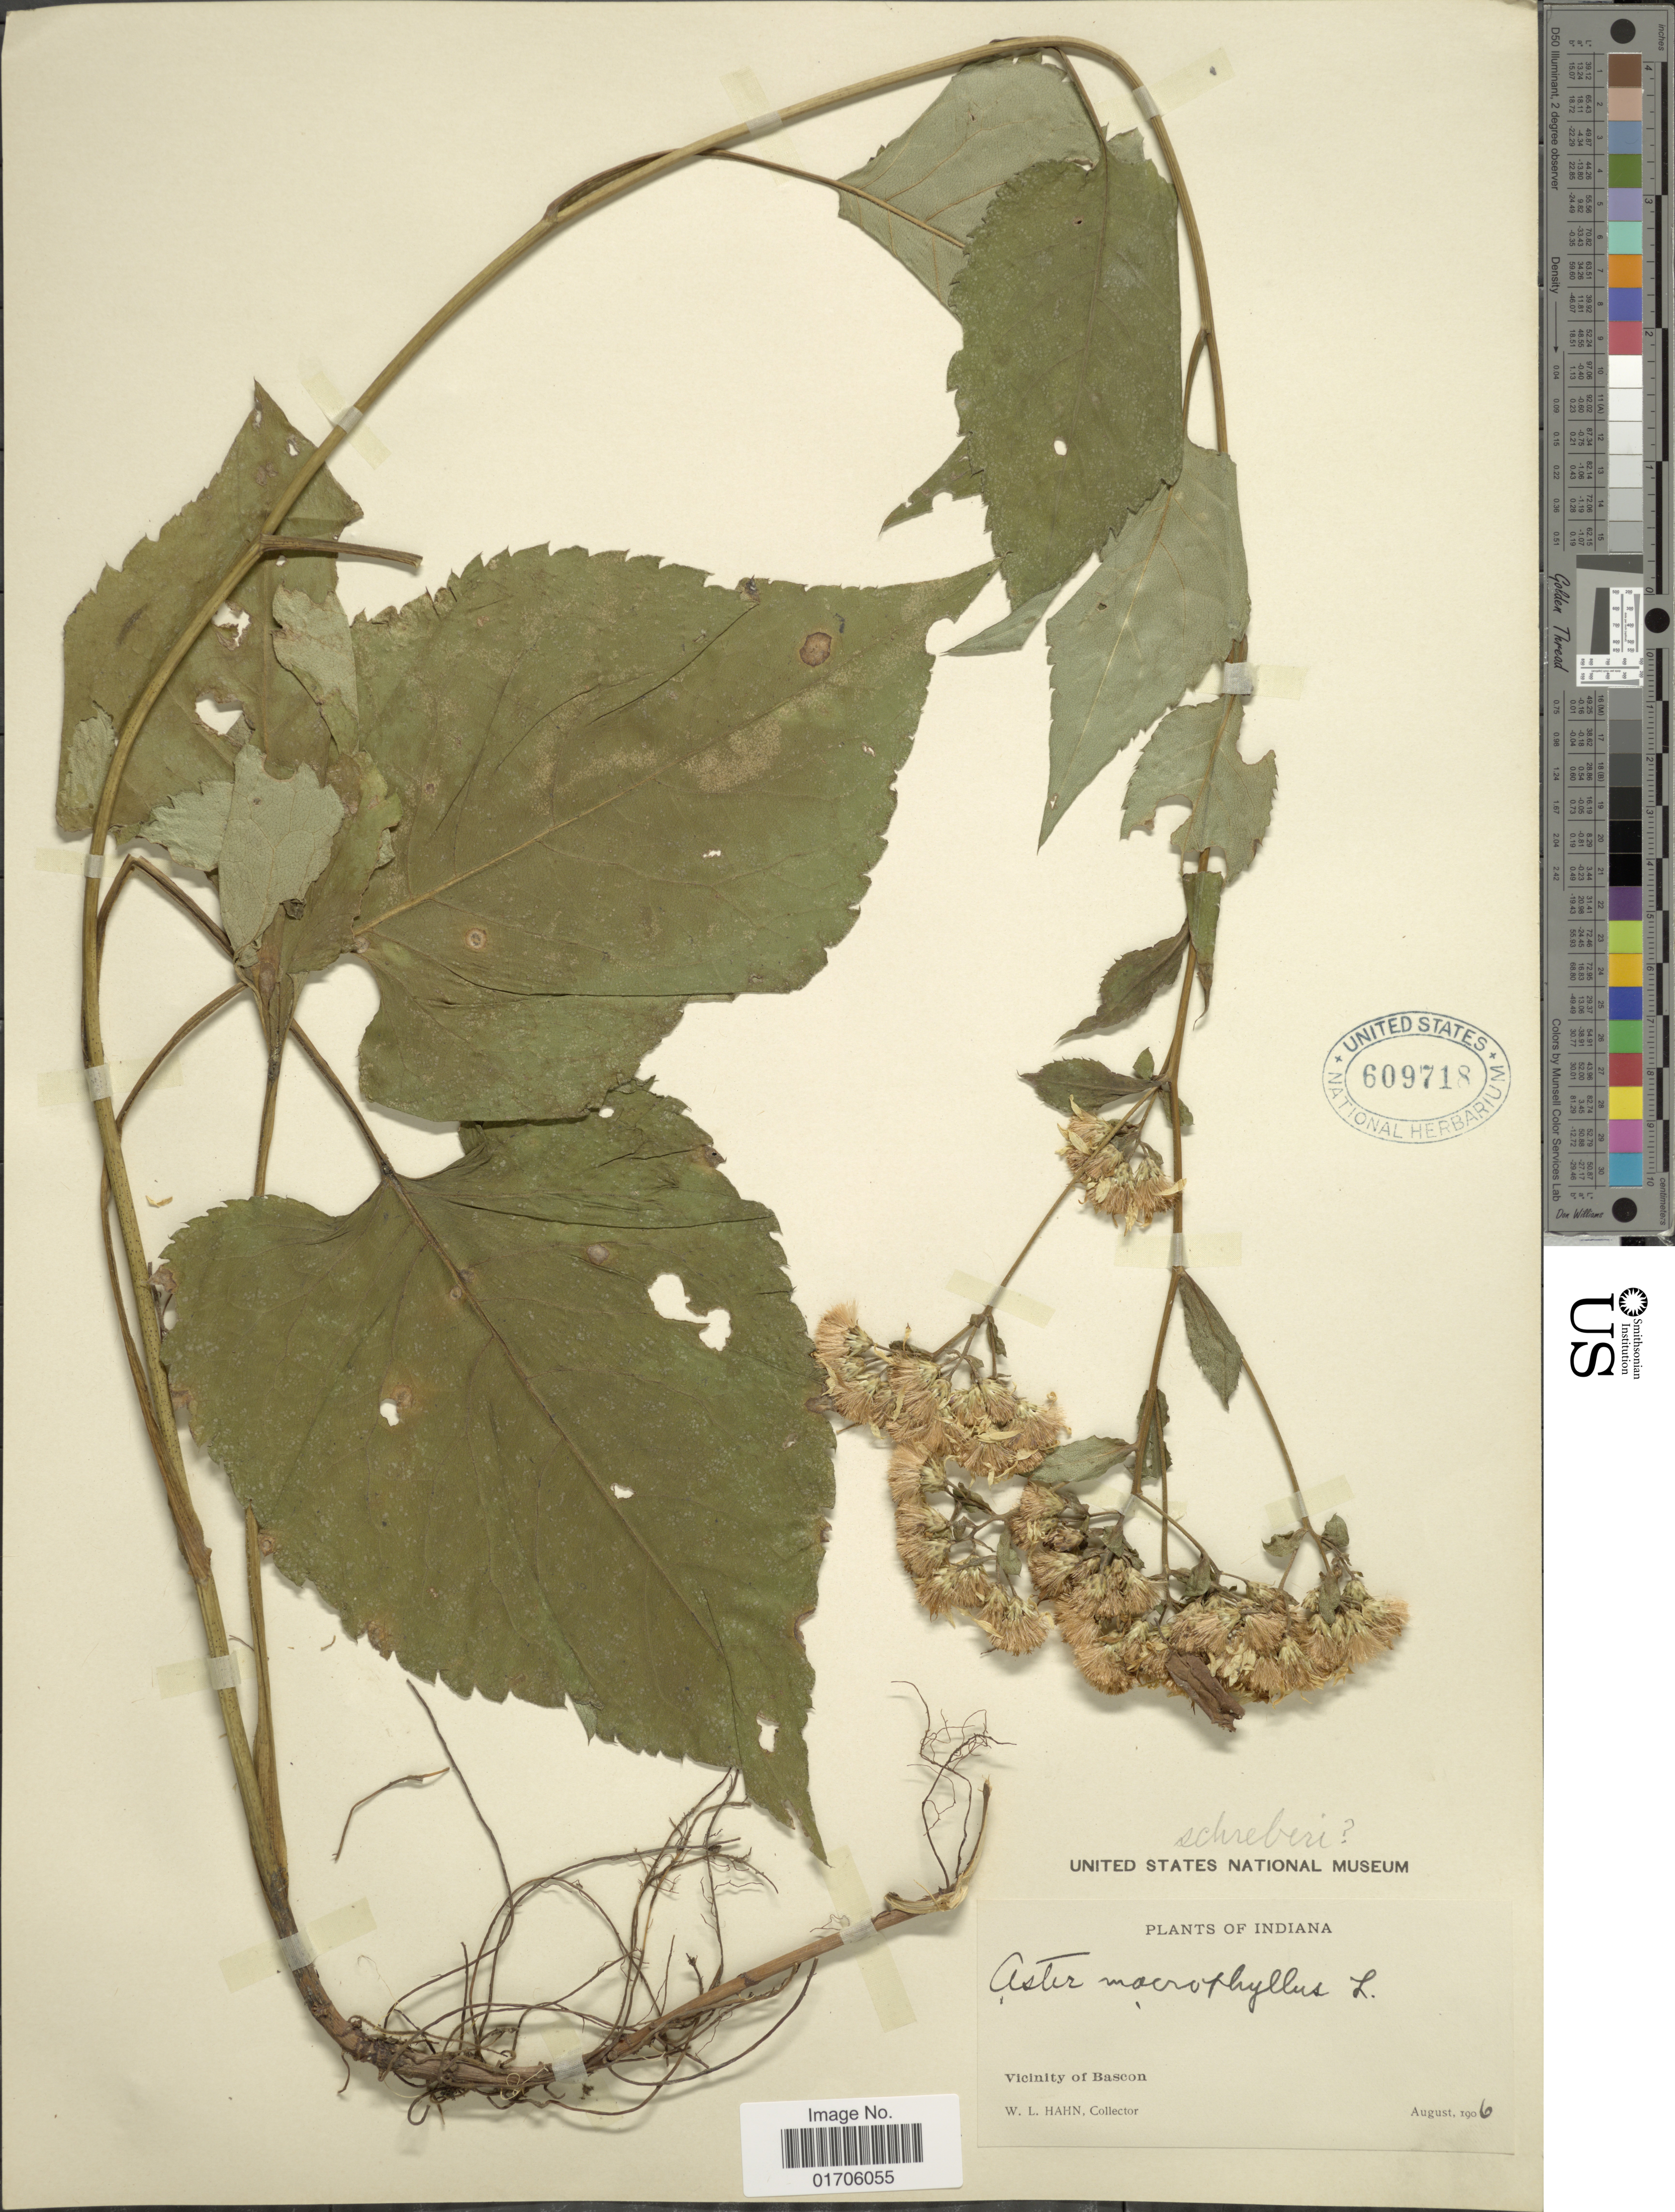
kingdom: Plantae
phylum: Tracheophyta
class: Magnoliopsida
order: Asterales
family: Asteraceae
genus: Aster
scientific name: Aster curvescens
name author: E.S. Burgess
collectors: W. L. Hahn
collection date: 1906-08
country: United States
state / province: Indiana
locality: Indiana. Vicinity of Bascon.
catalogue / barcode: US 609718